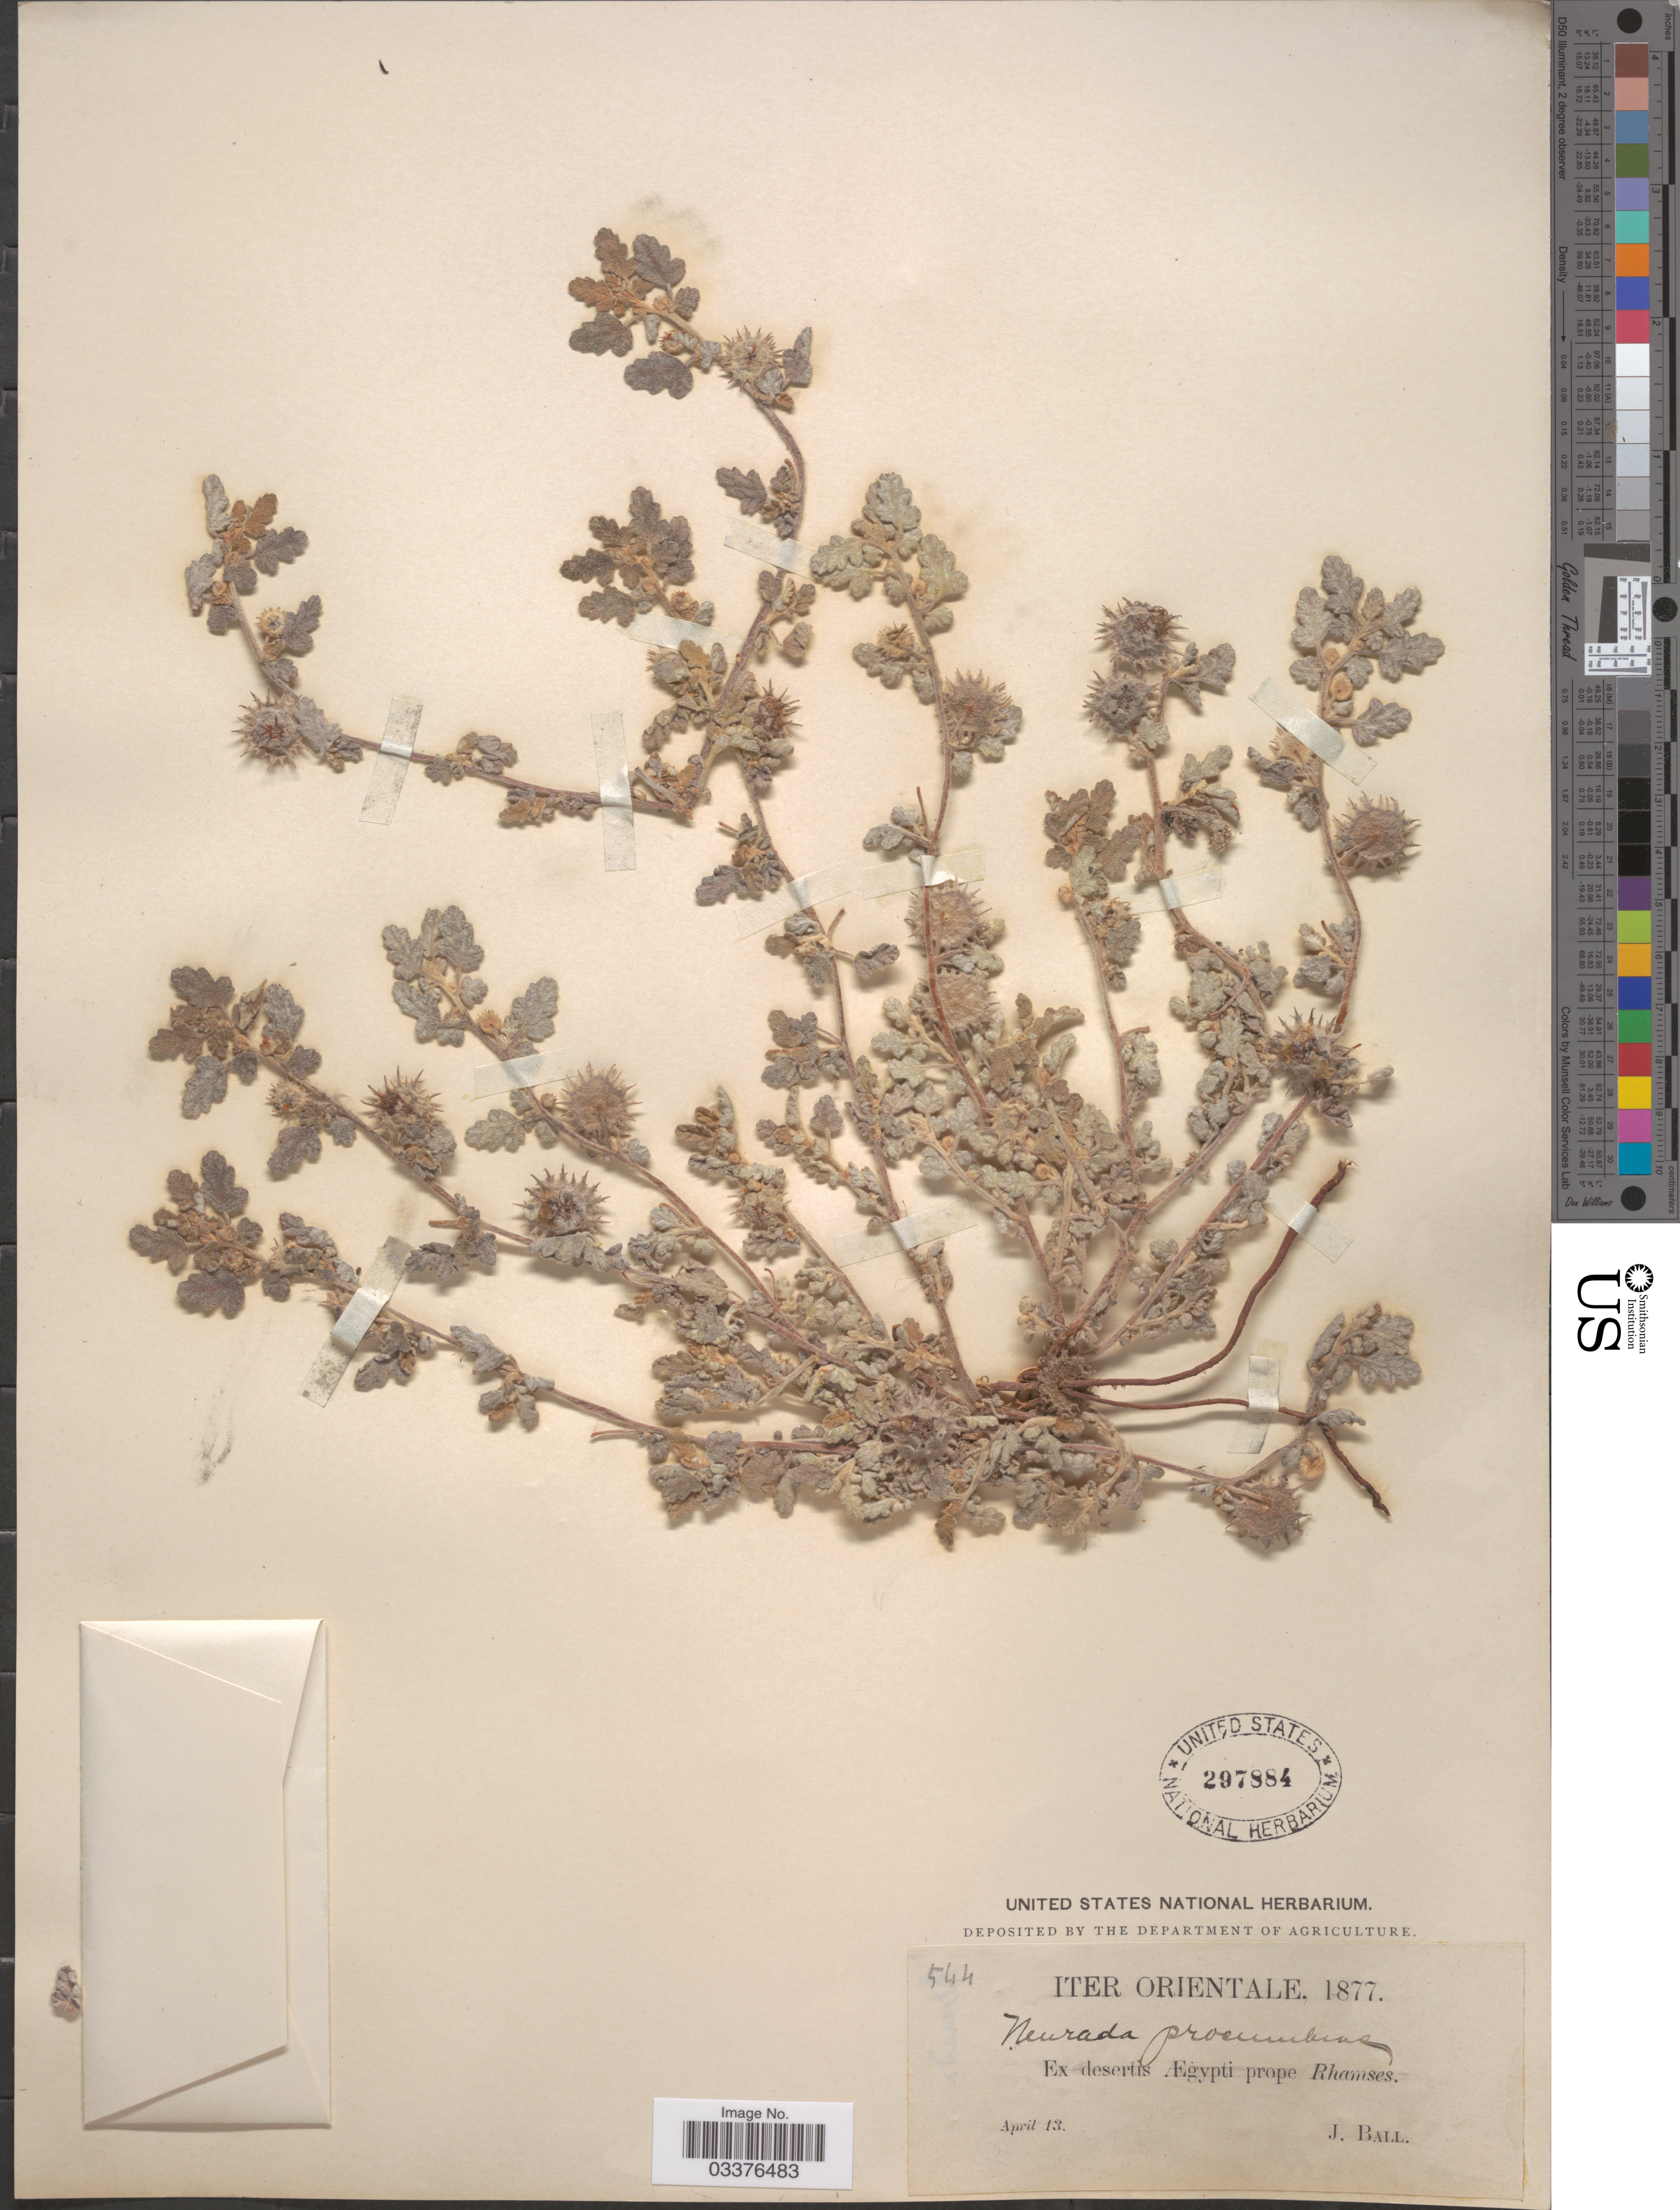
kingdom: Plantae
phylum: Tracheophyta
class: Magnoliopsida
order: Malvales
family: Neuradaceae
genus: Neurada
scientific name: Neurada procumbens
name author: L.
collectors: J. Ball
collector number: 544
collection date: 1877-04-13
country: Egypt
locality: Orientale. Ex desertis Ægypti prope Rhamses.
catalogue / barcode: US 297884